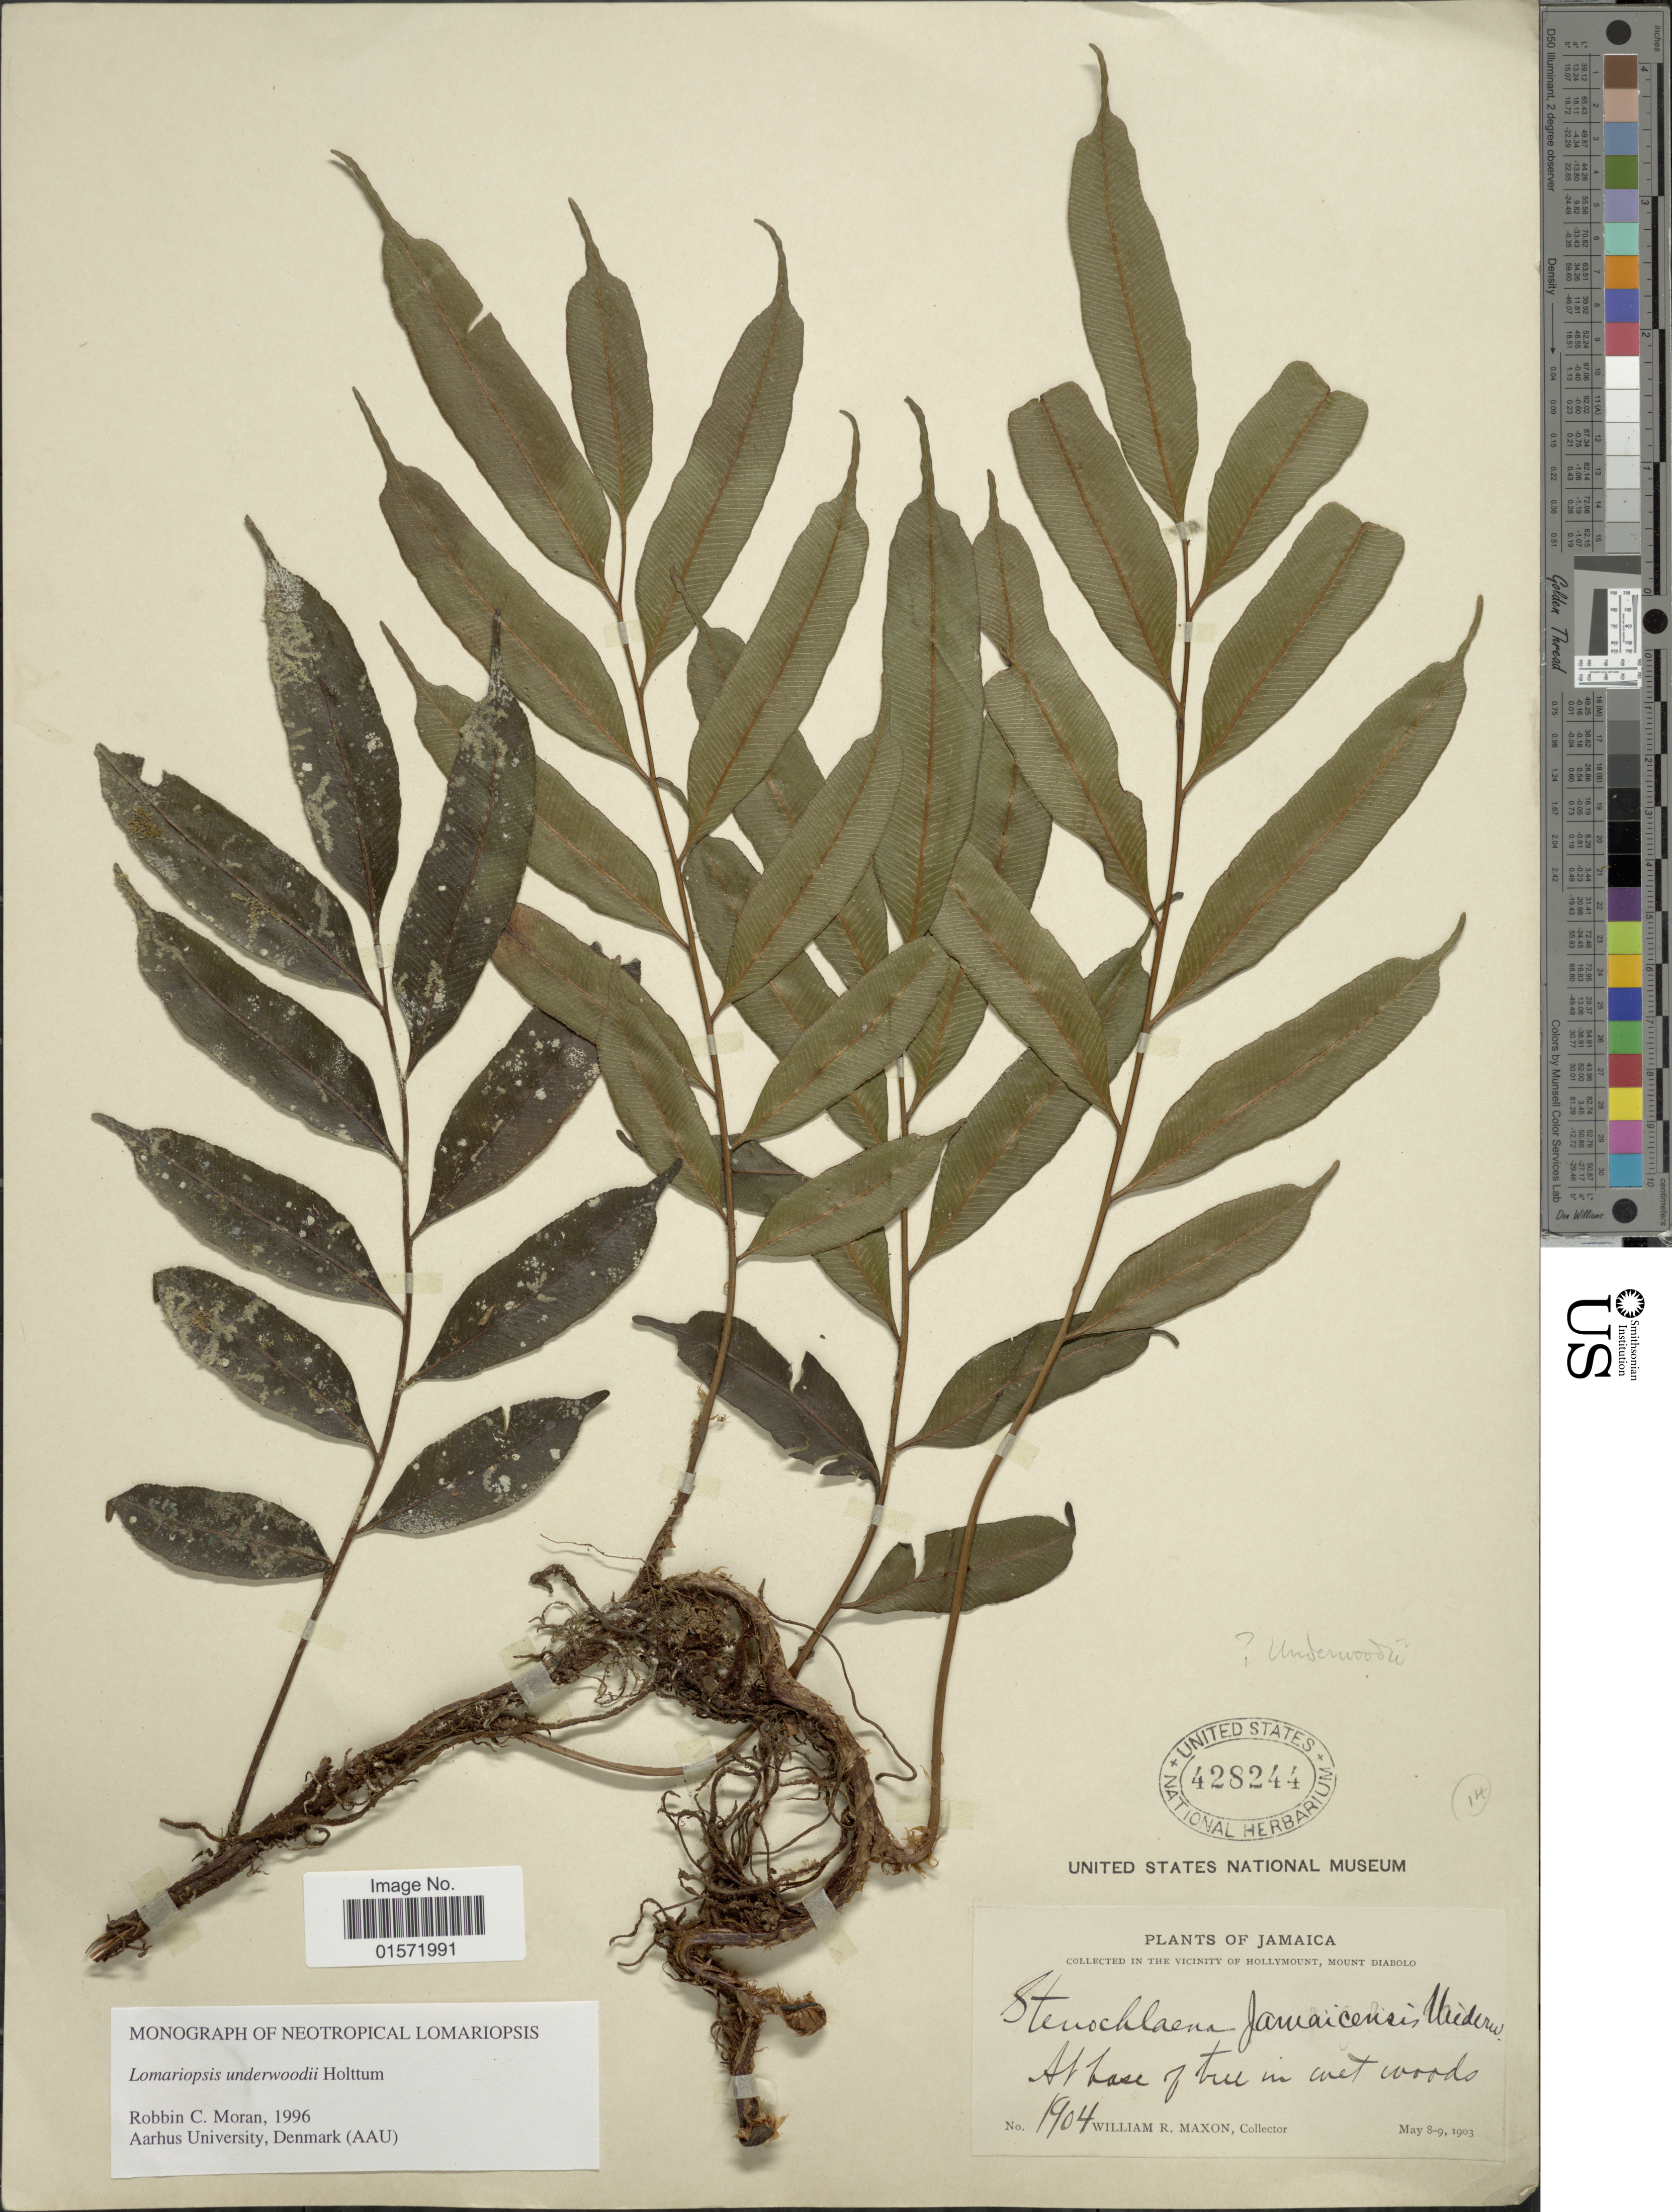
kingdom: Plantae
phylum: Tracheophyta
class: Polypodiopsida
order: Polypodiales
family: Lomariopsidaceae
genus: Lomariopsis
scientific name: Lomariopsis underwoodii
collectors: W. R. Maxon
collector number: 1904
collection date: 1903-05-08/1903-05-09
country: Jamaica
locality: In the vicinity of Hollymount, Mount Diabolo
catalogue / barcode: US 428244